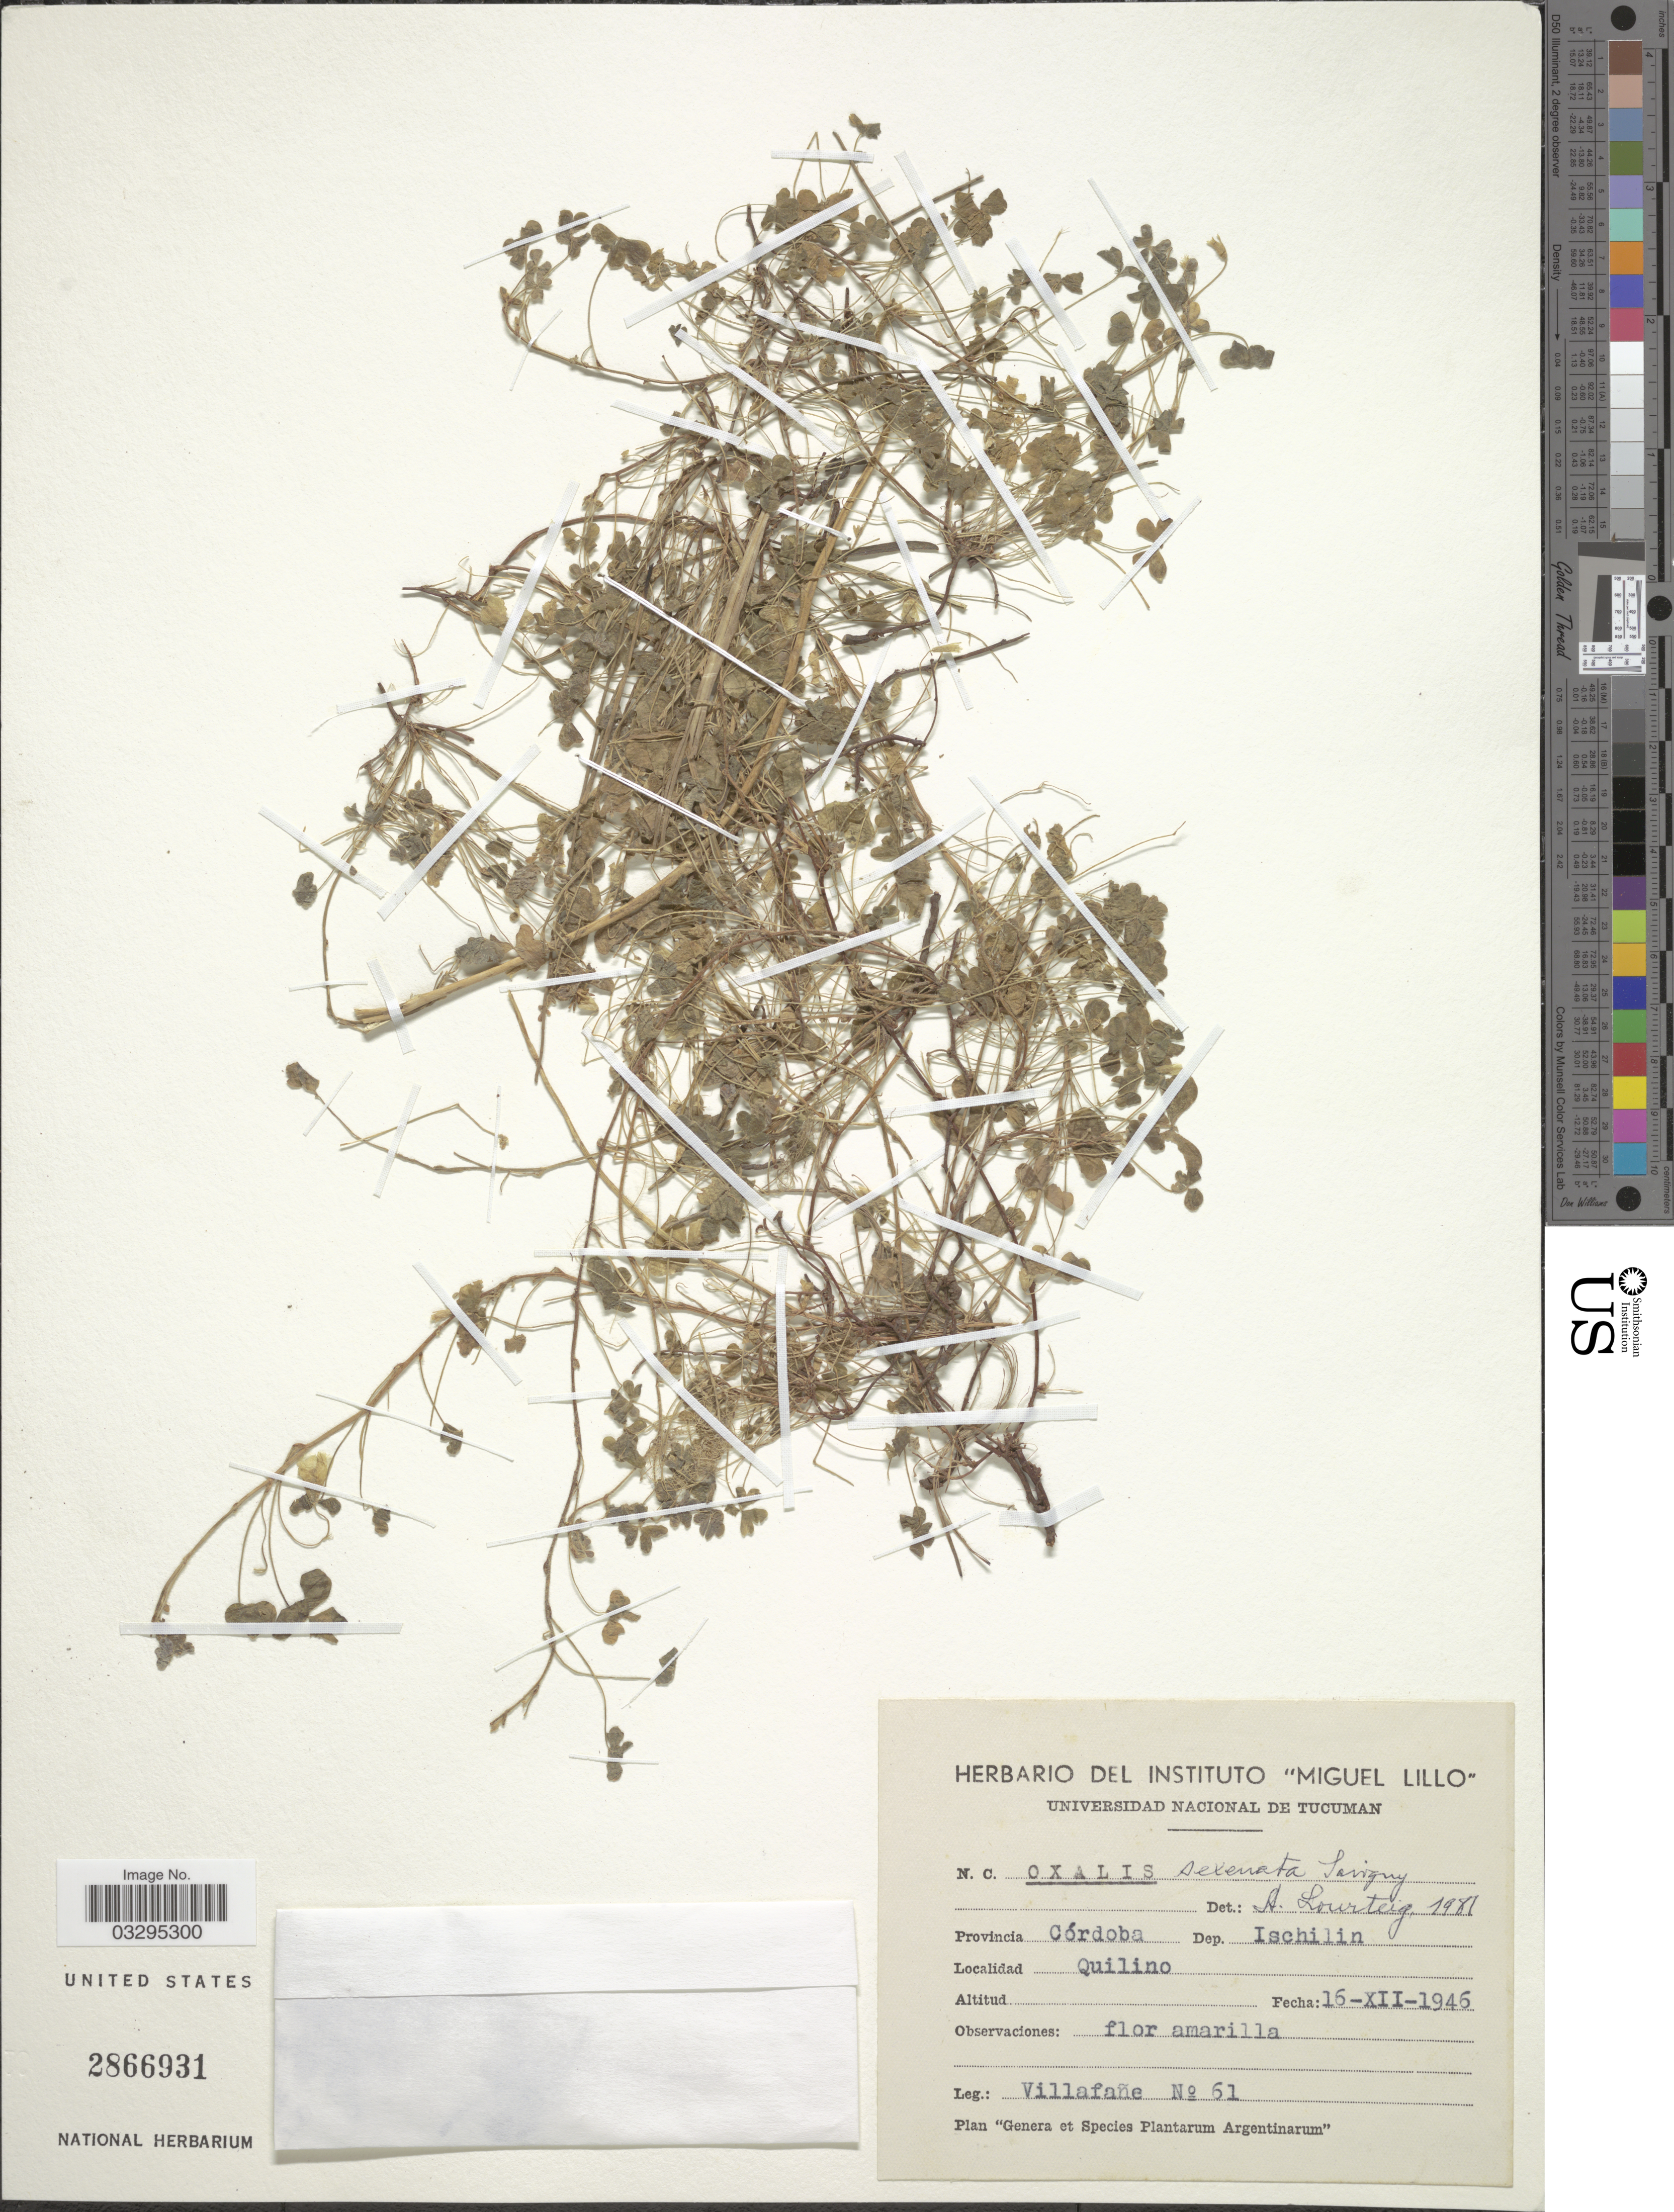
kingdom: Plantae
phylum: Tracheophyta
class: Magnoliopsida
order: Oxalidales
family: Oxalidaceae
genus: Oxalis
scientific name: Oxalis conorrhiza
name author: Jacq.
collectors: Villafañe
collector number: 61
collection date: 1946-12-16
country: Argentina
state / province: Cordoba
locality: Dep. Ischilin. Quilino.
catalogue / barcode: US 2866931